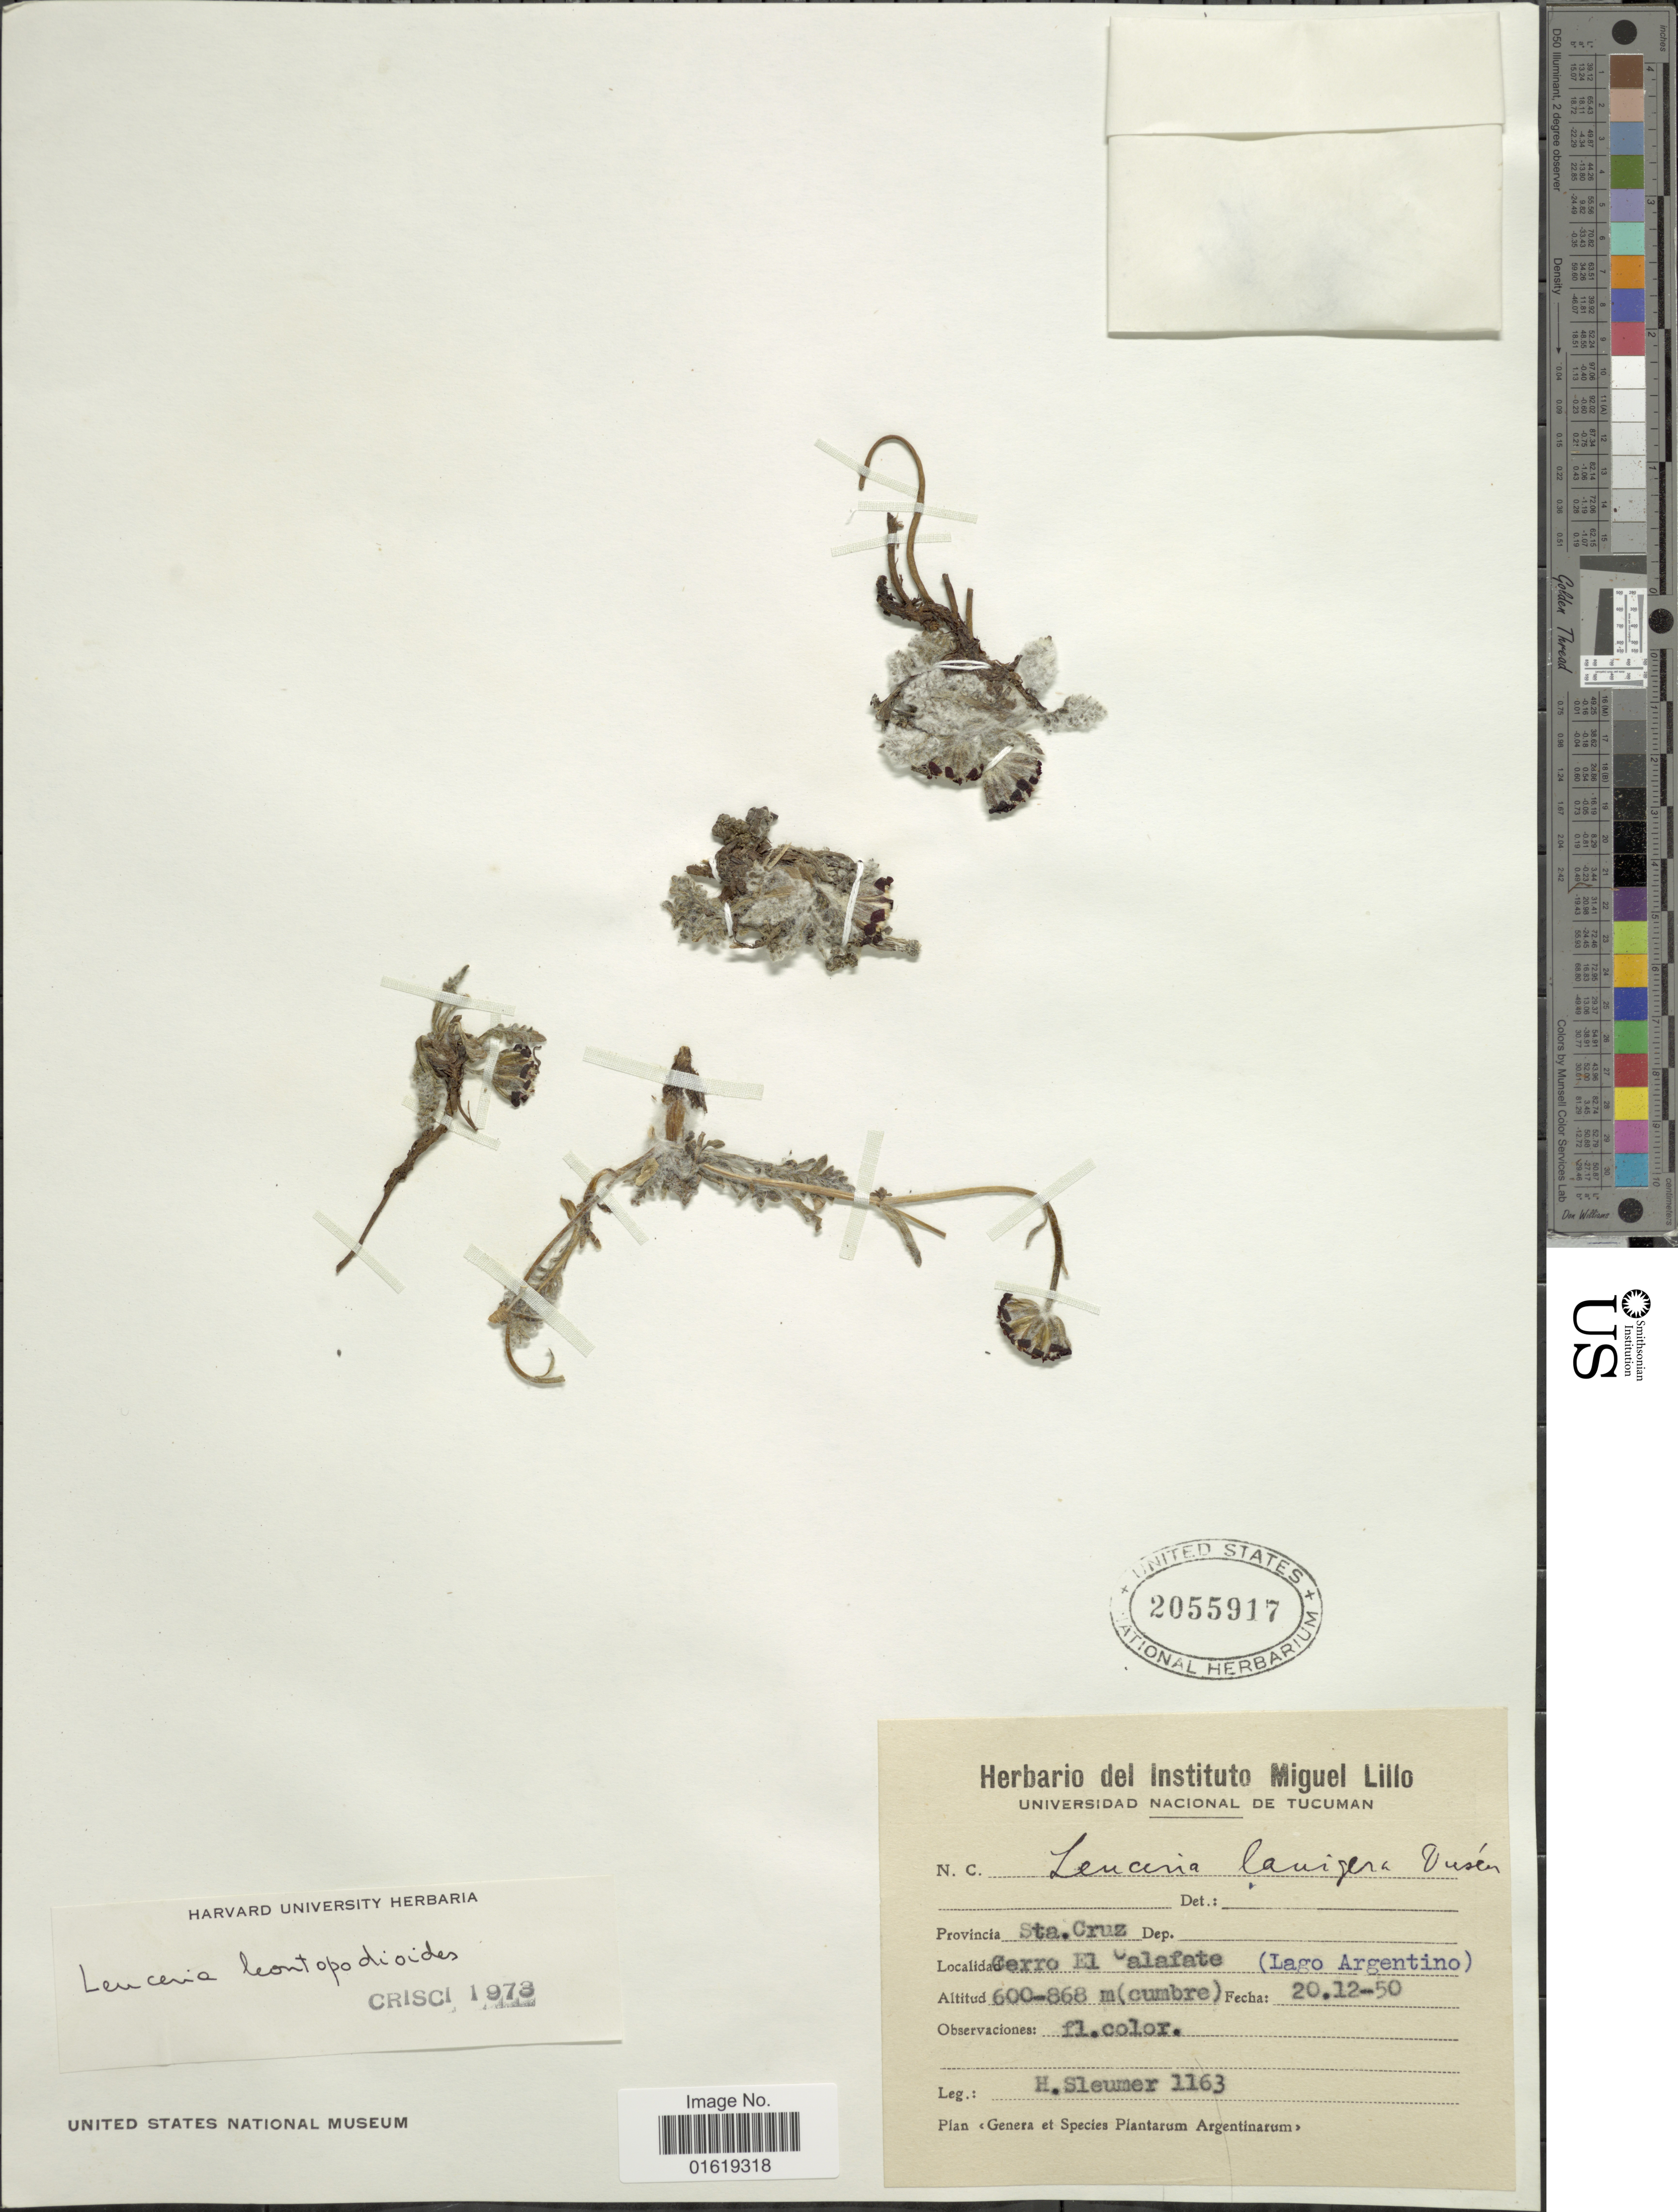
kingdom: Plantae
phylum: Tracheophyta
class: Magnoliopsida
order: Asterales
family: Asteraceae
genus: Leucheria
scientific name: Leucheria leontopodioides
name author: (Kuntze) K. Schum.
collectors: H. O. Sleumer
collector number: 1163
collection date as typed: Transcribed d/m/y: 20/12/50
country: Argentina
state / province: Santa Cruz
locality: Provincia Sta. Cruz. Cerro El Calafate (Lago Argentino).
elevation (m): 600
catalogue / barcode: US 2055917